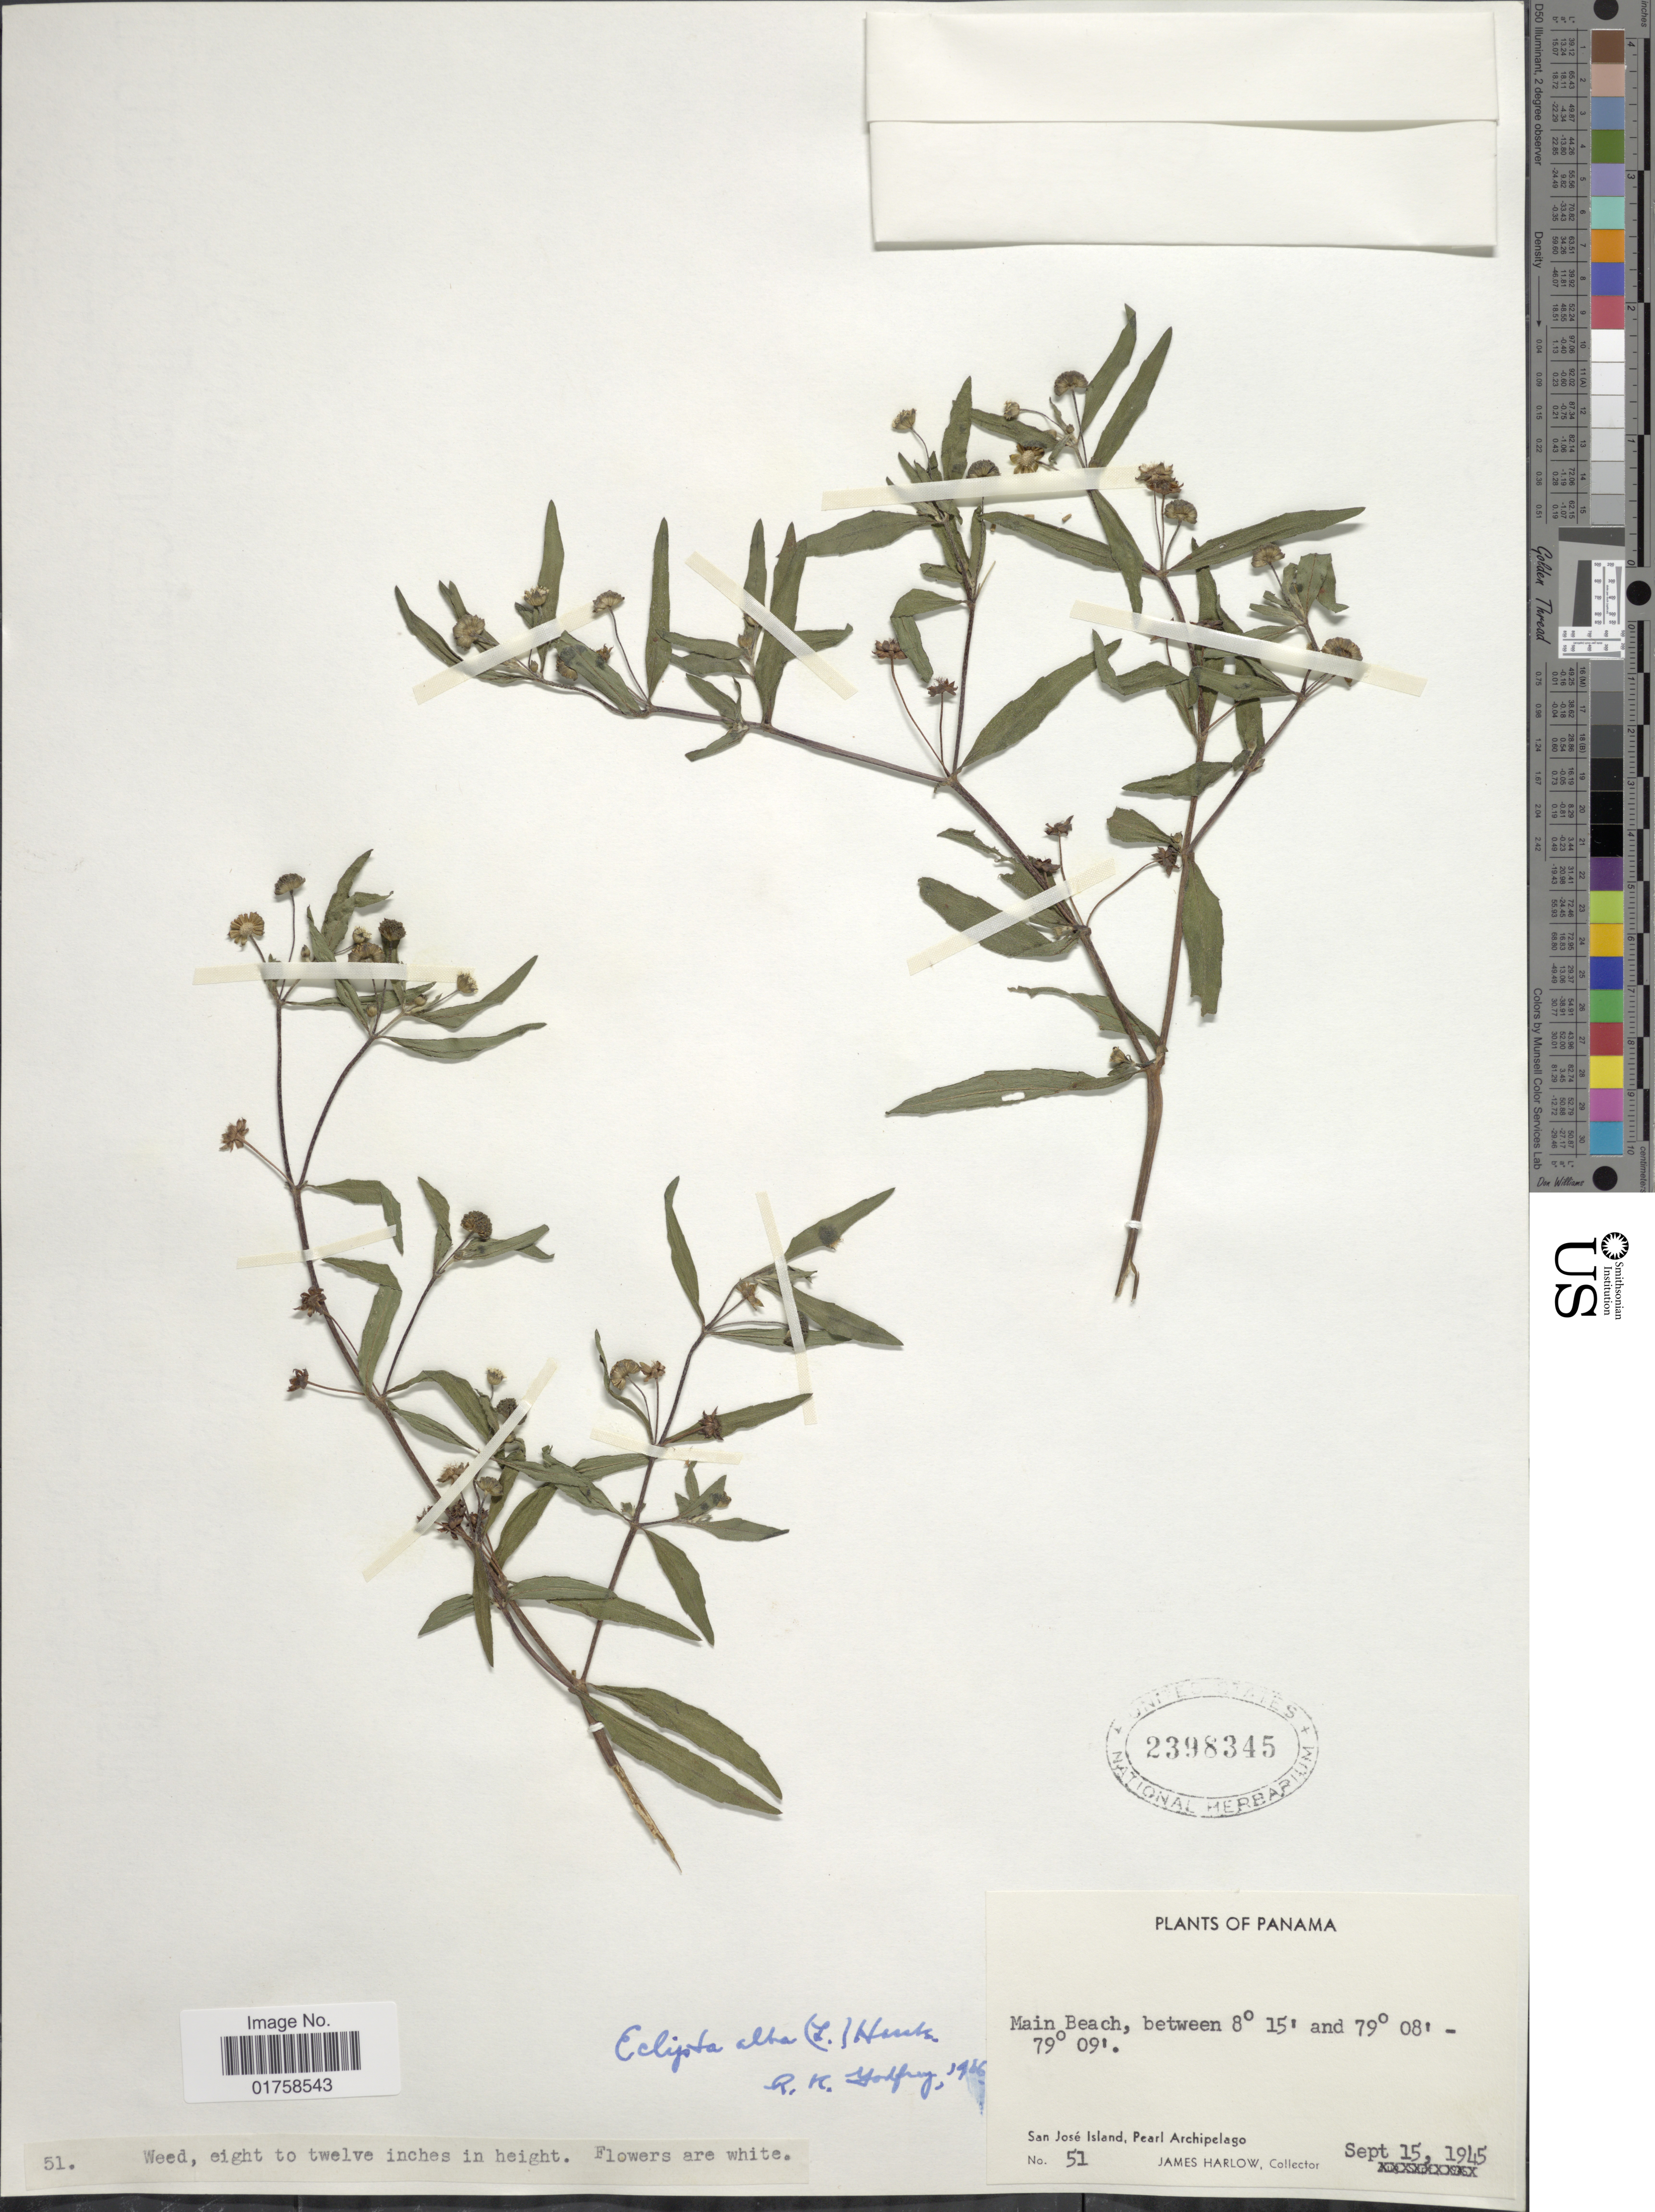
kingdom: Plantae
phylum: Tracheophyta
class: Magnoliopsida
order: Asterales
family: Asteraceae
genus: Eclipta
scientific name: Eclipta alba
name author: (L.) Hassk.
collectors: J. Harlow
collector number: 51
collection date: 1945-09-15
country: Panama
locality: Panama. San Jose Islan, Pearl Archipelago. Main Beach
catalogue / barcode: US 2398345